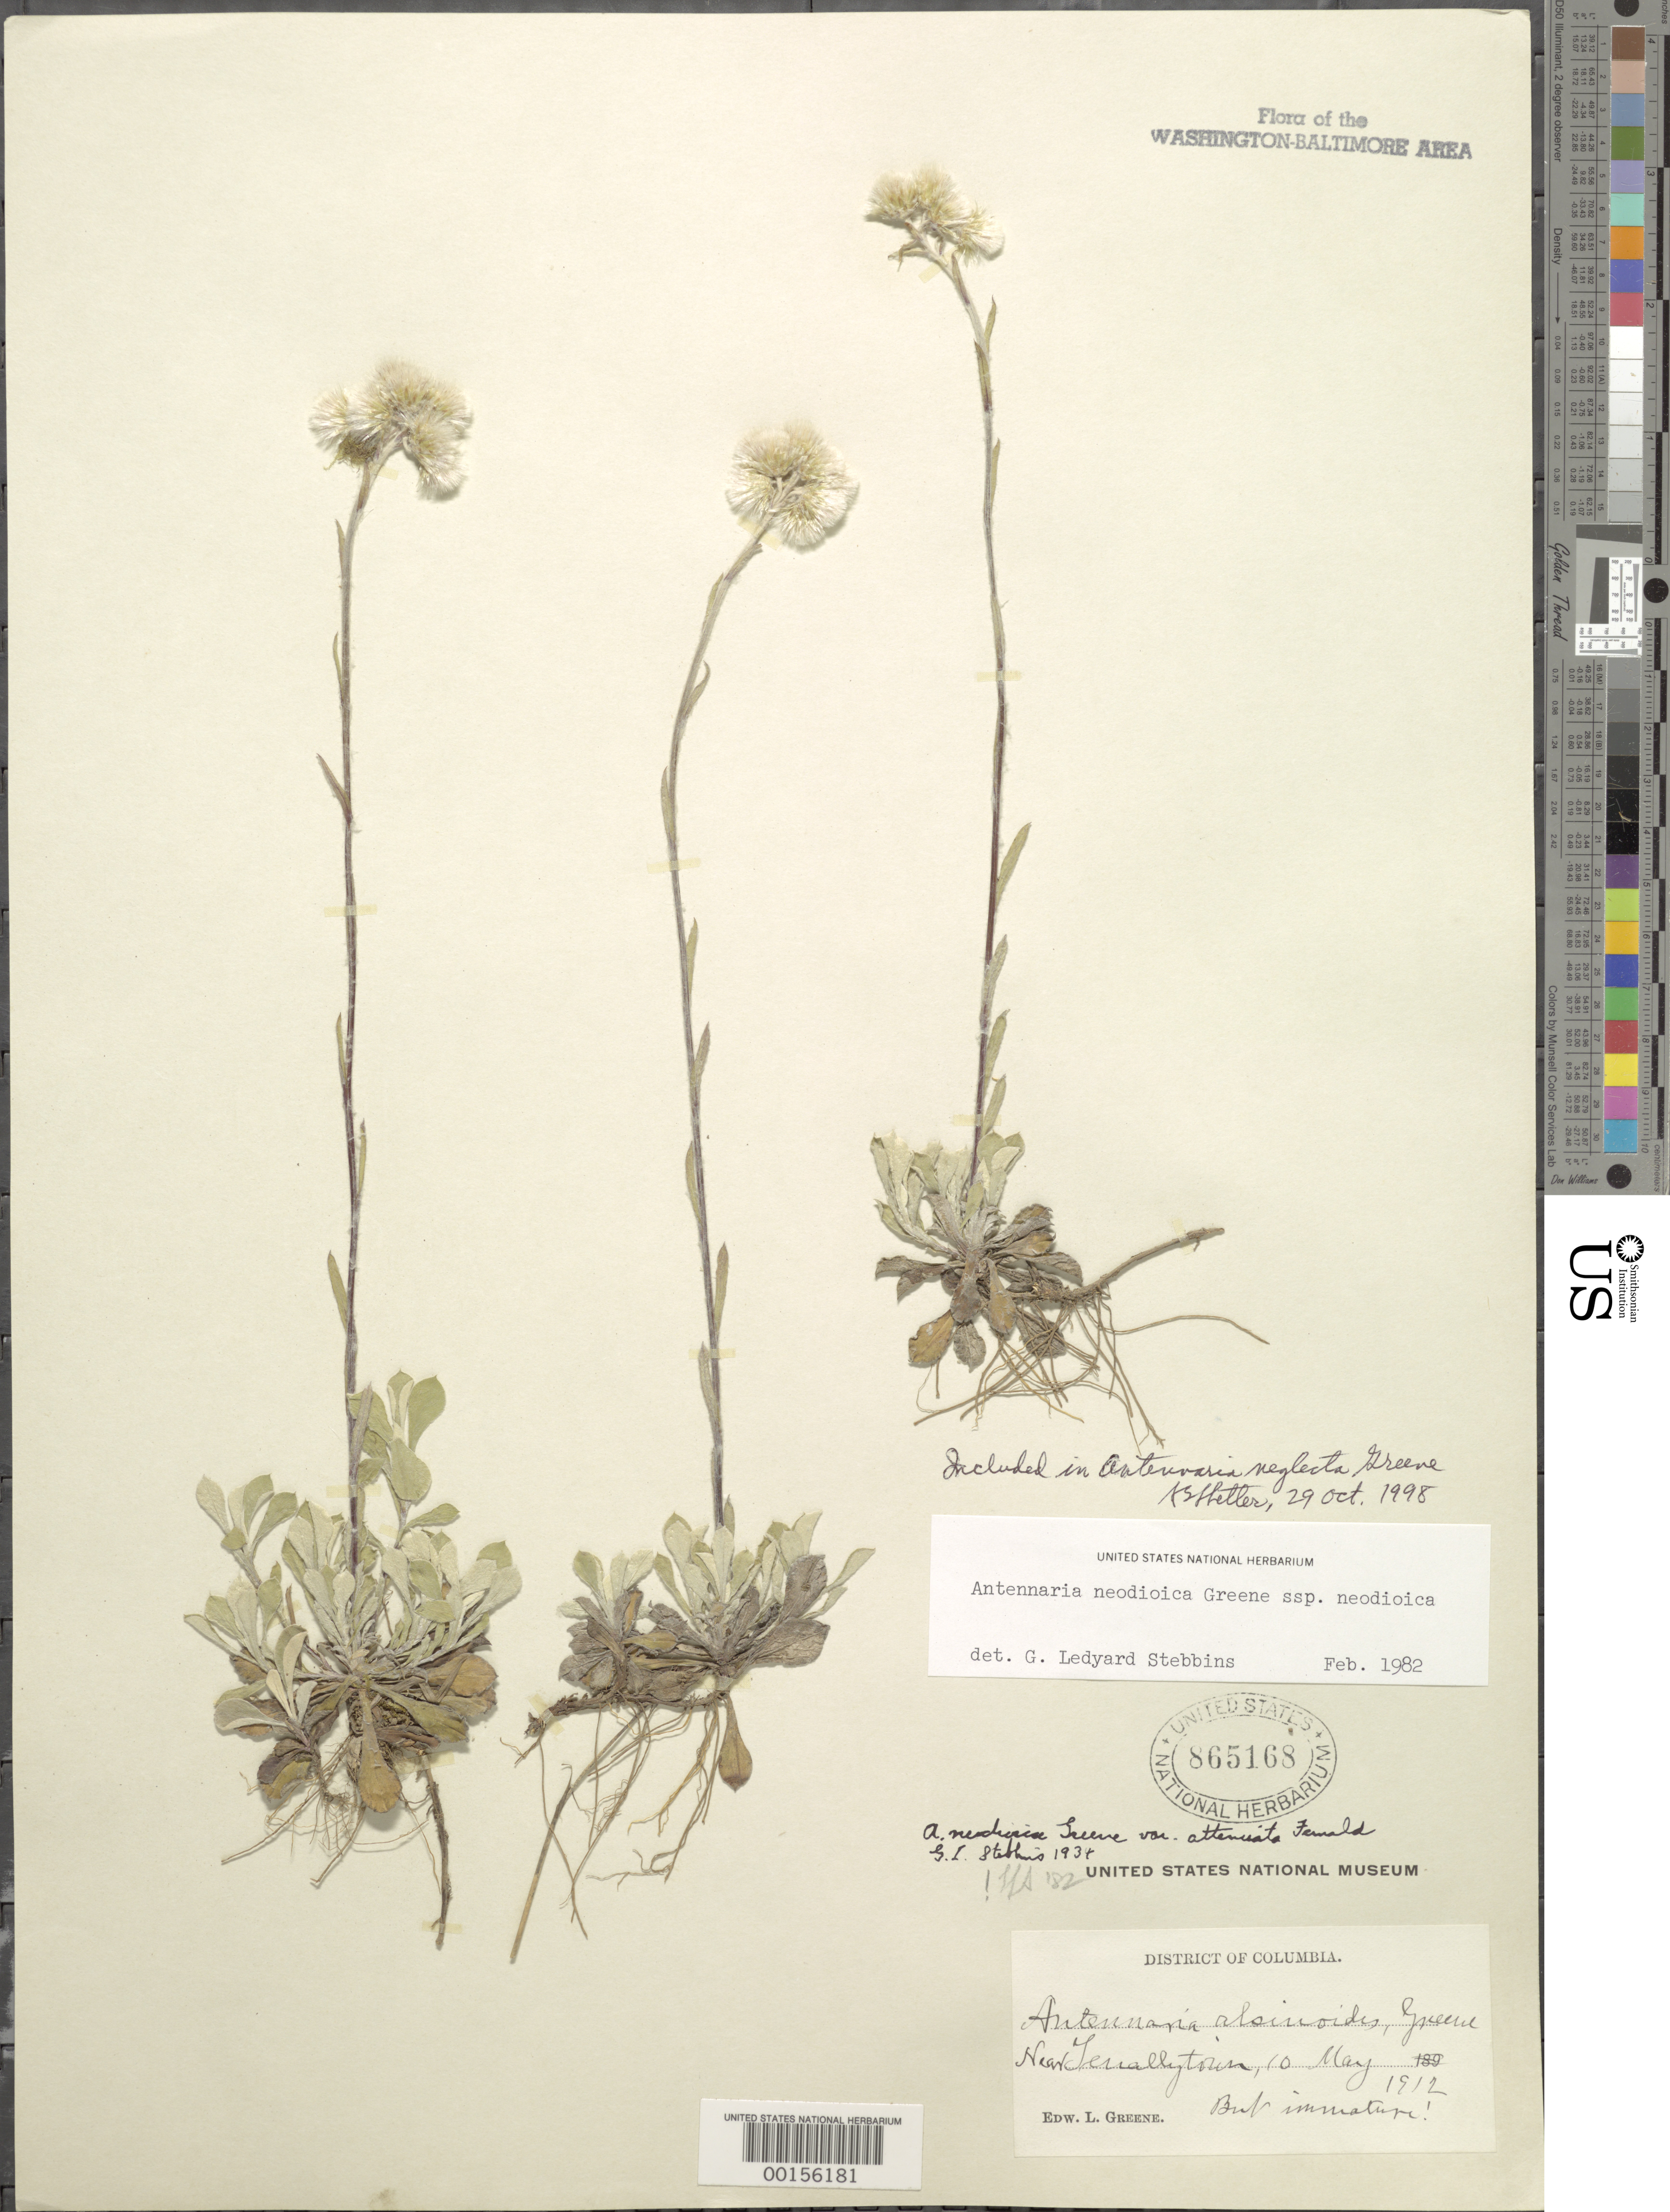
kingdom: Plantae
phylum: Tracheophyta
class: Magnoliopsida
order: Asterales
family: Asteraceae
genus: Antennaria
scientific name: Antennaria neglecta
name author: Greene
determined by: Shetler, Stanwyn G., (US), NMNH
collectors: E. L. Greene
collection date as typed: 10 May 1912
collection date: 1912-05-10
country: United States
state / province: District of Columbia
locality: Near Tenelytown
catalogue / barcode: US 865168